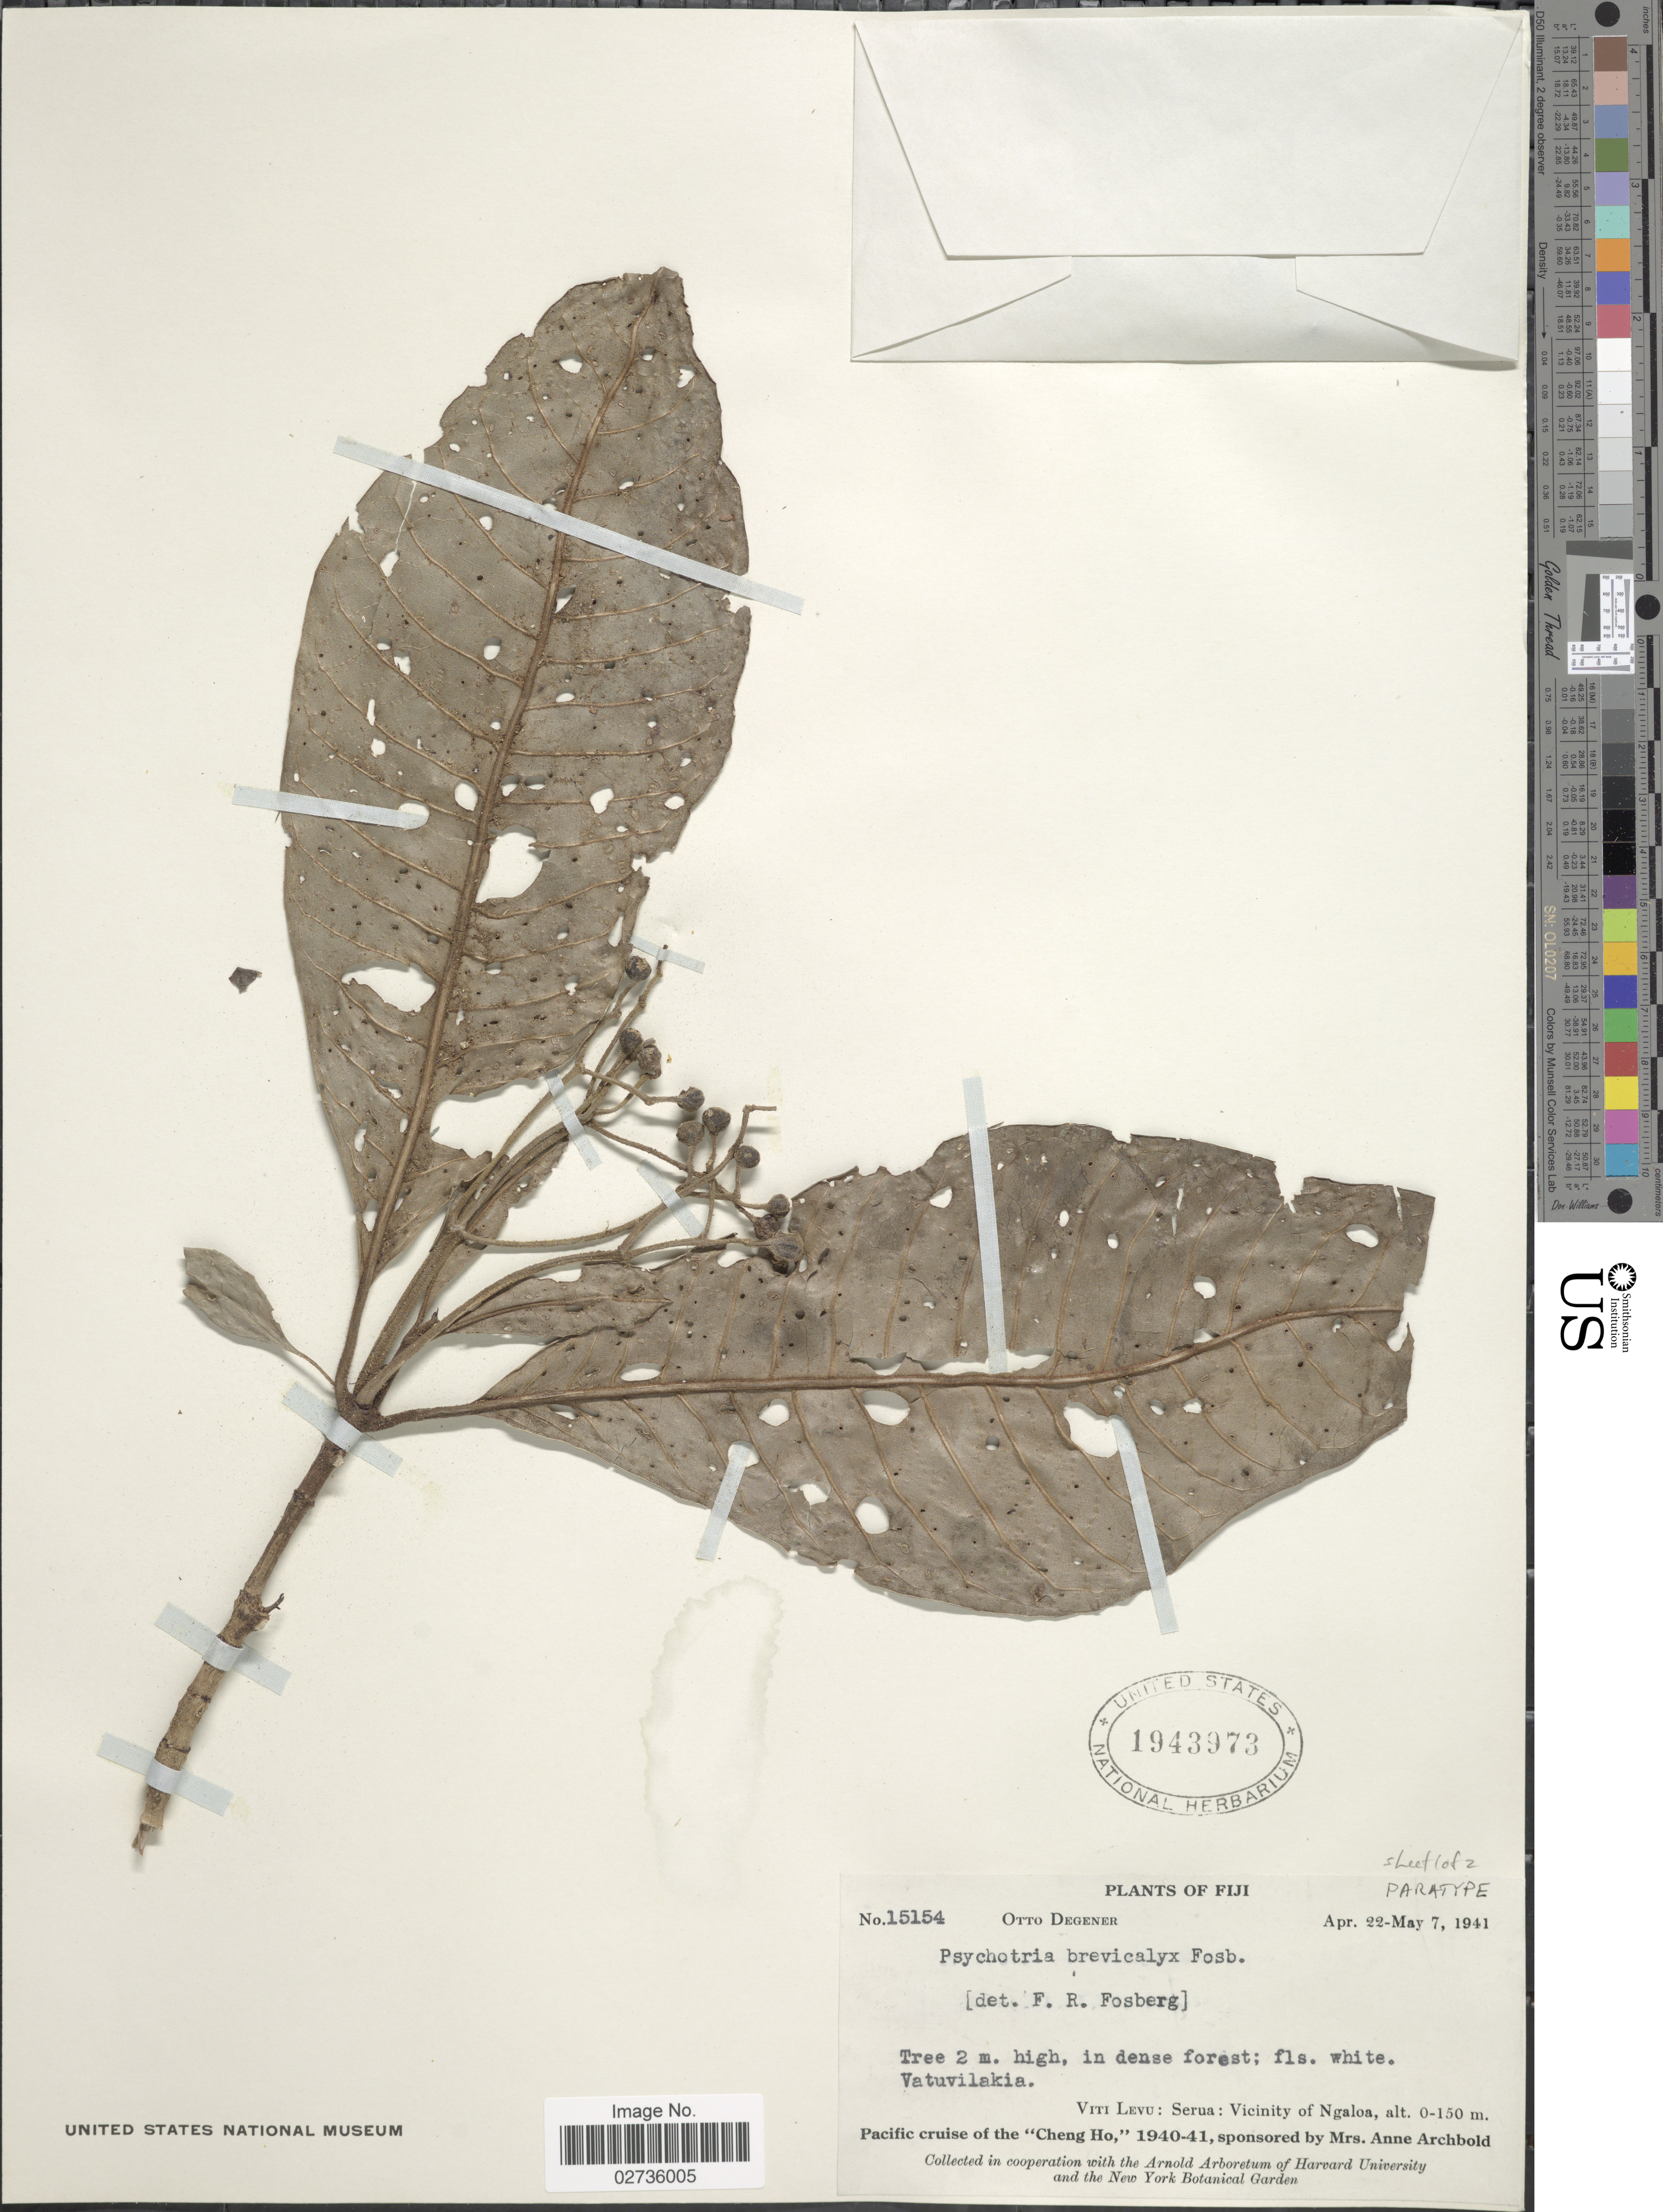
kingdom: Plantae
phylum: Tracheophyta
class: Magnoliopsida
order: Gentianales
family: Rubiaceae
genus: Psychotria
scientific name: Psychotria brevicalyx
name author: Fosberg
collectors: O. Degener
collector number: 15154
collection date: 1941-04-22/1941-05-07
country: Fiji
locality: Vatuvilakia. Viti Levu: Serua: Vicinity of Ngaloa.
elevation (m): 0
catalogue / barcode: US 1943973